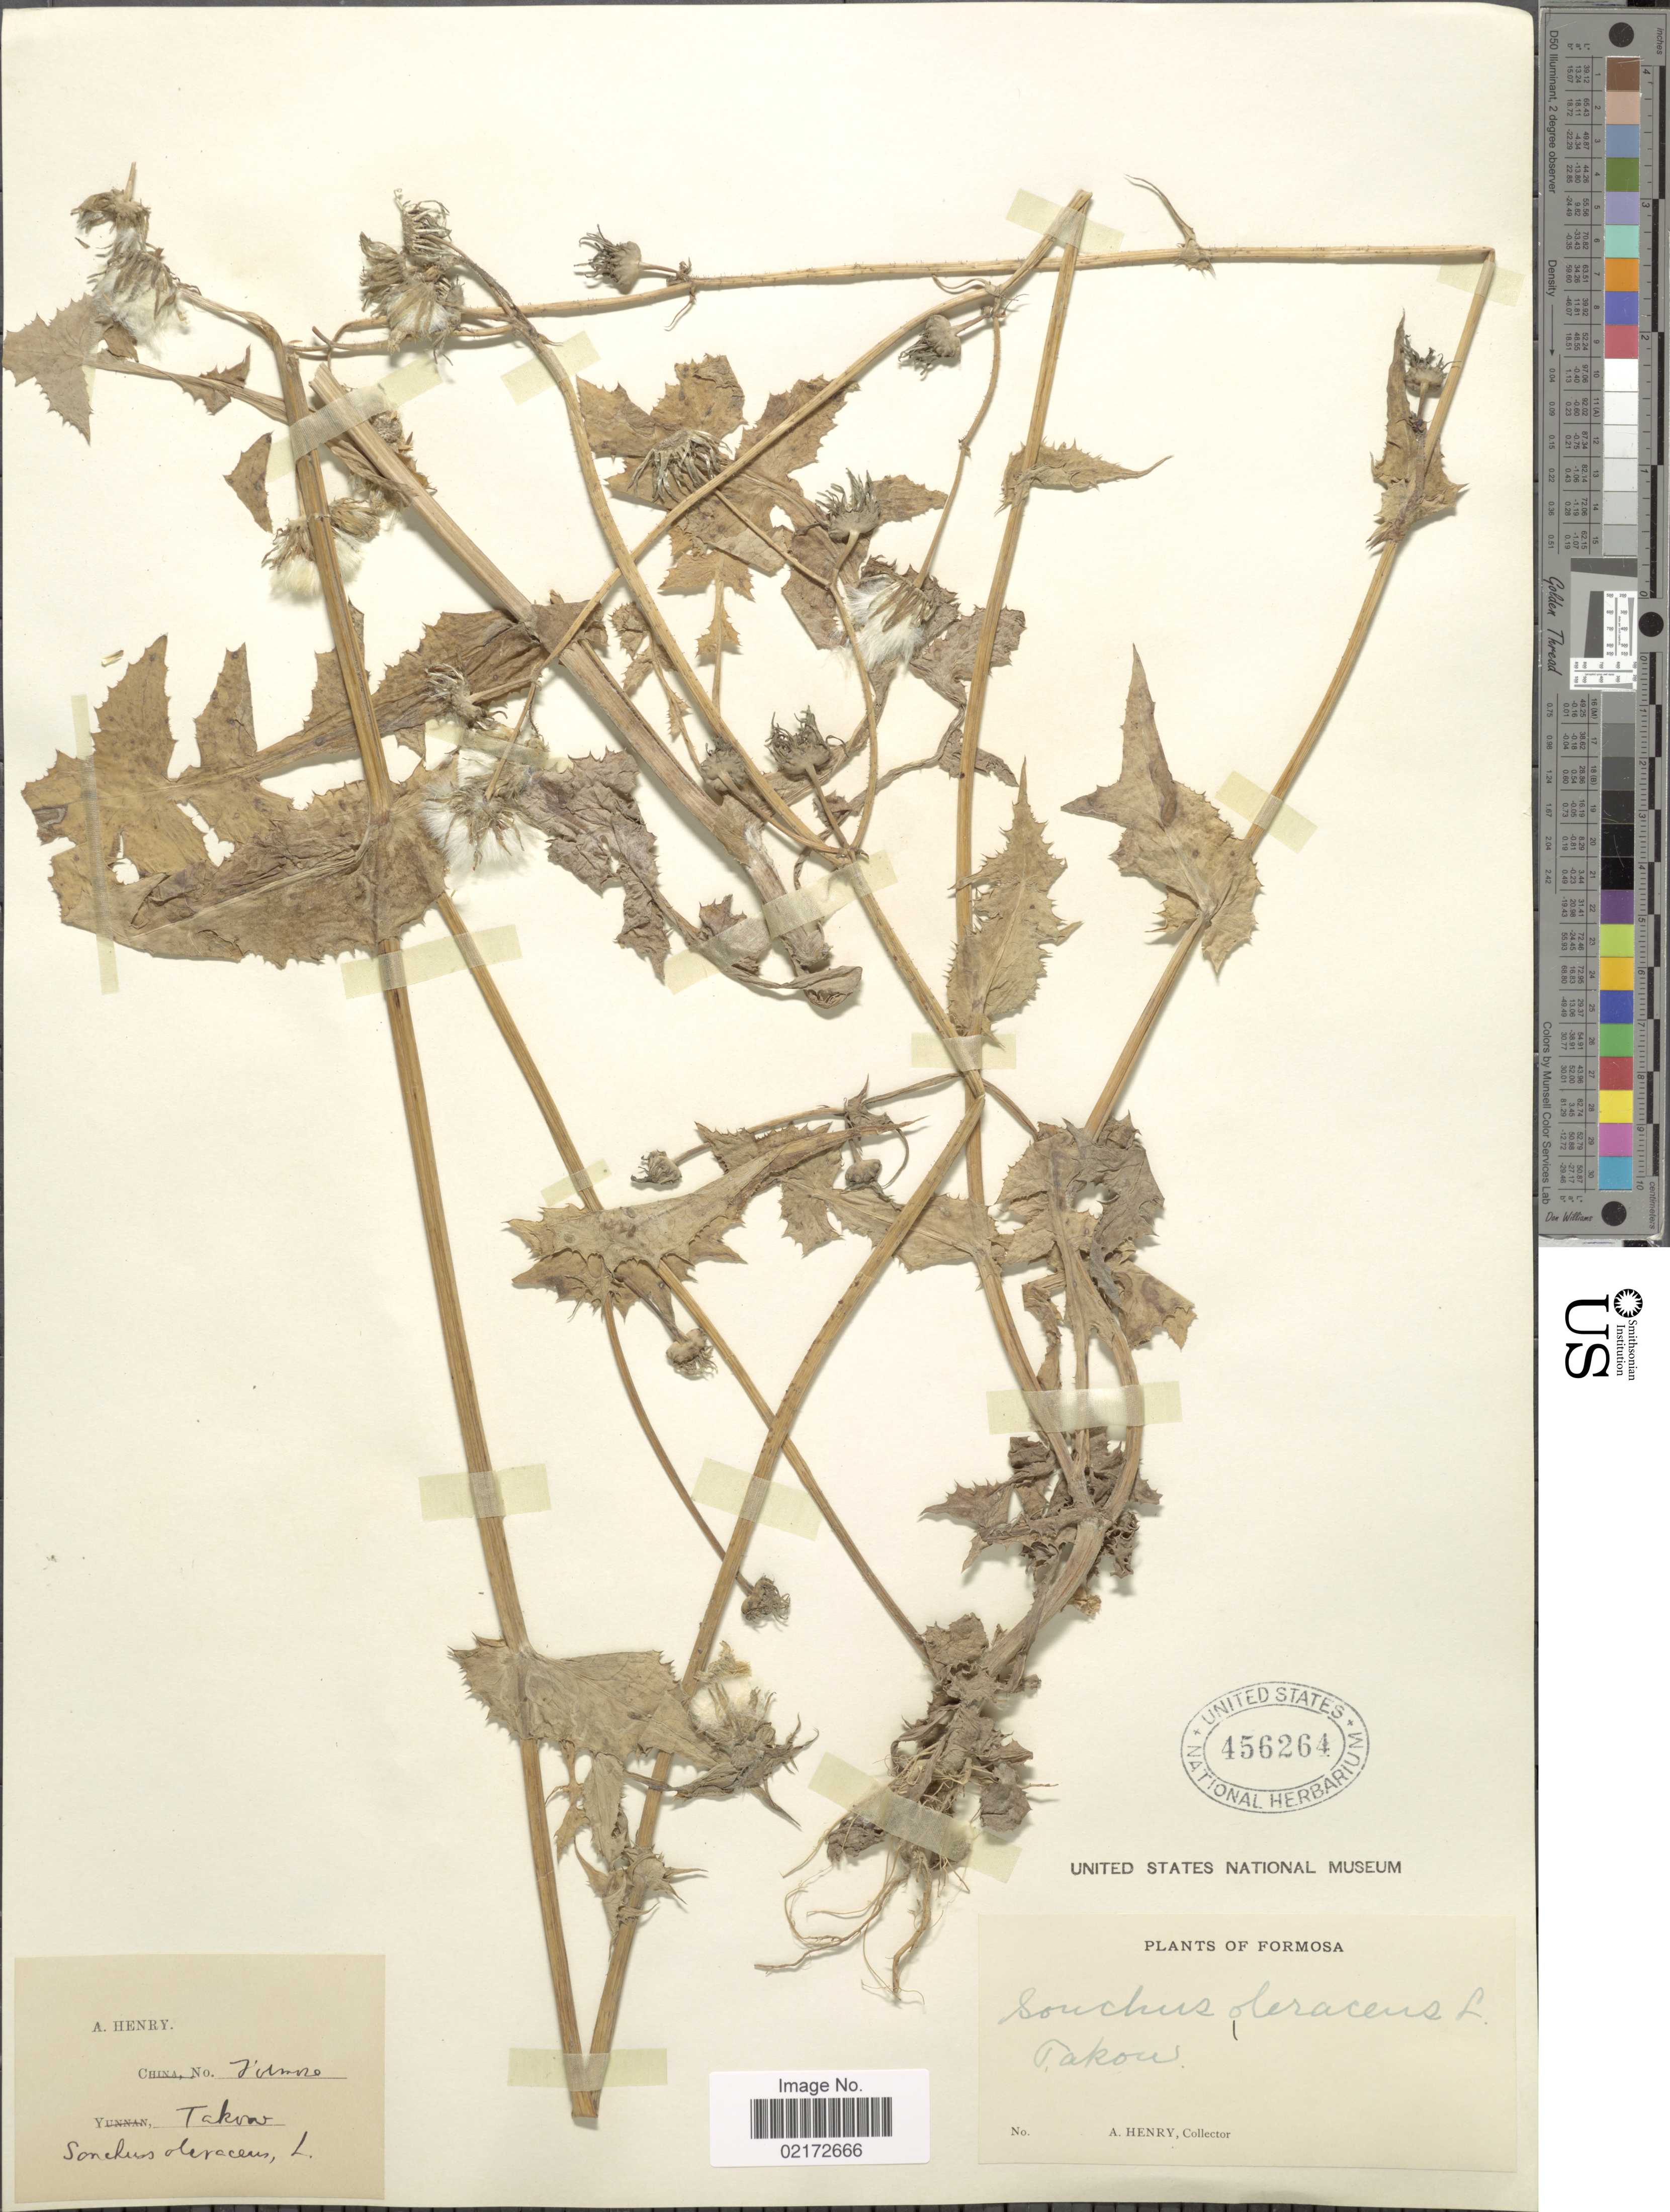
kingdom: Plantae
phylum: Tracheophyta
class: Magnoliopsida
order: Asterales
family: Asteraceae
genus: Sonchus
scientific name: Sonchus oleraceus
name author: L.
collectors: A. Henry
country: Taiwan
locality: Formosa. Takou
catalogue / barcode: US 456264